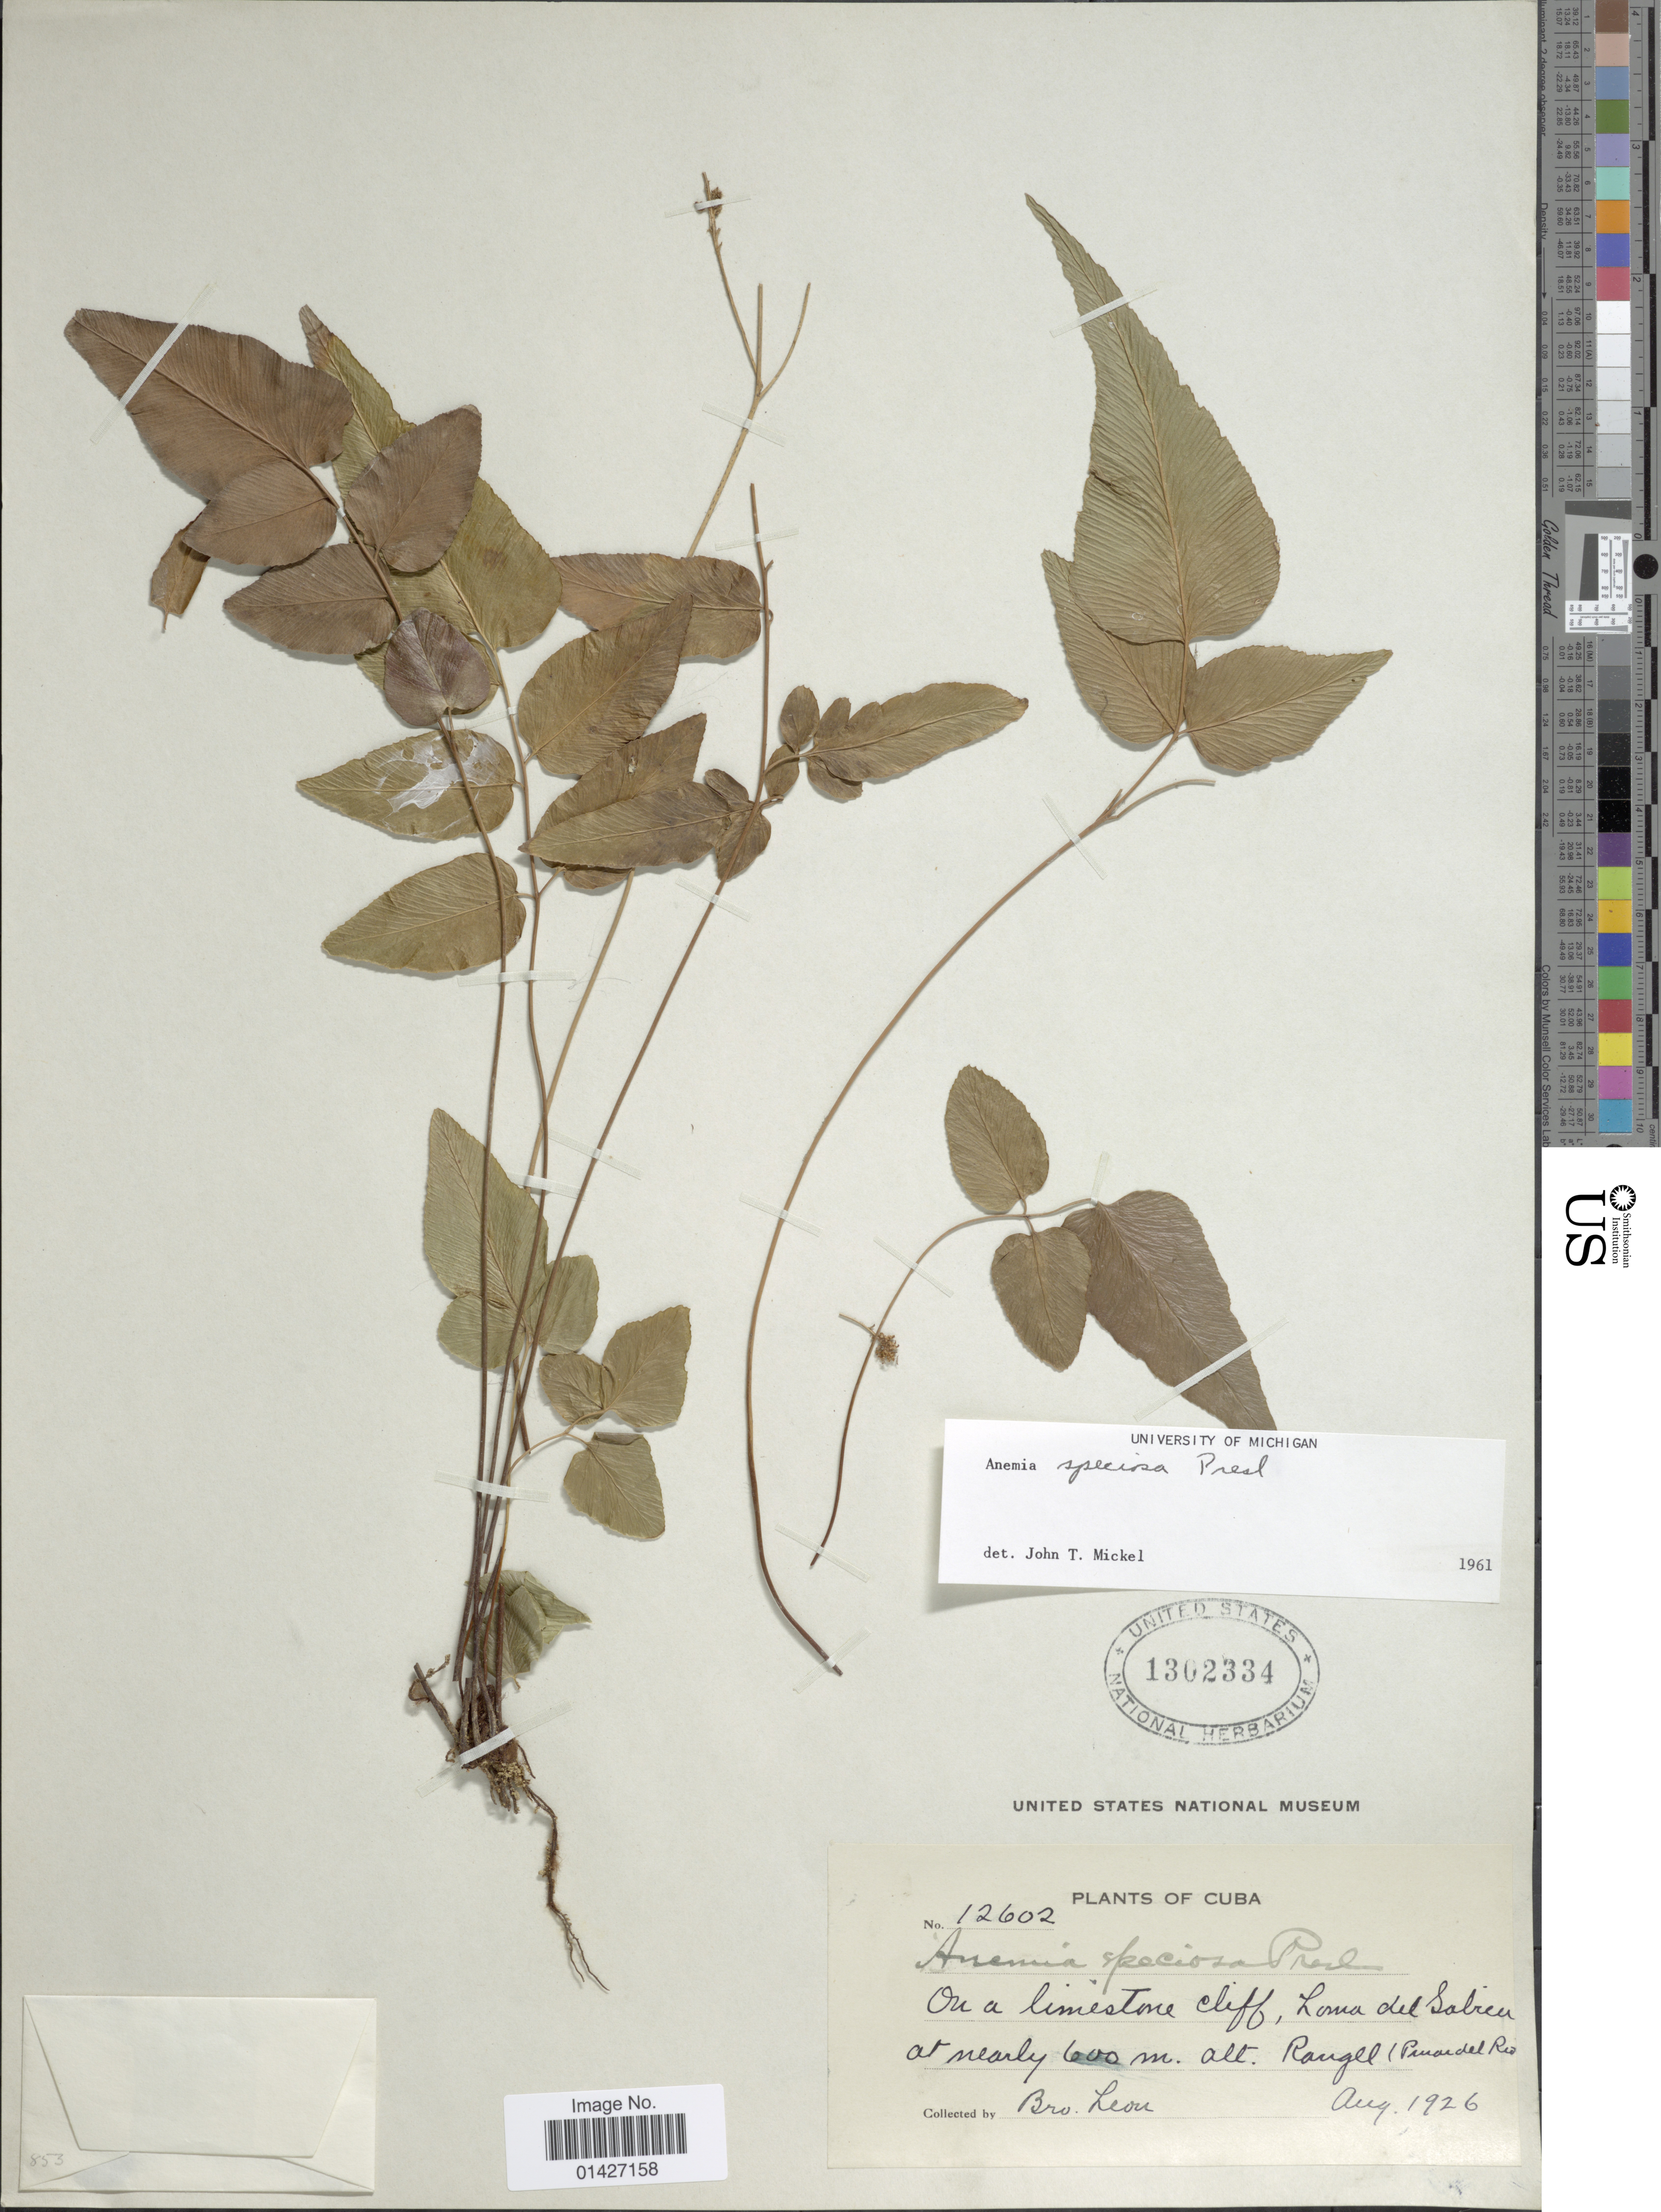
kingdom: Plantae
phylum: Tracheophyta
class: Polypodiopsida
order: Schizaeales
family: Anemiaceae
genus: Anemia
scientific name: Anemia speciosa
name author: C. Presl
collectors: Bro. León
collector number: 12602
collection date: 1926-08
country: Cuba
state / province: Pinar del Río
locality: On a limestone cliff, Loma del Sabien. Rangel (Pinar del Rio [interpreted]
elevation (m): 1000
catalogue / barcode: US 1302334